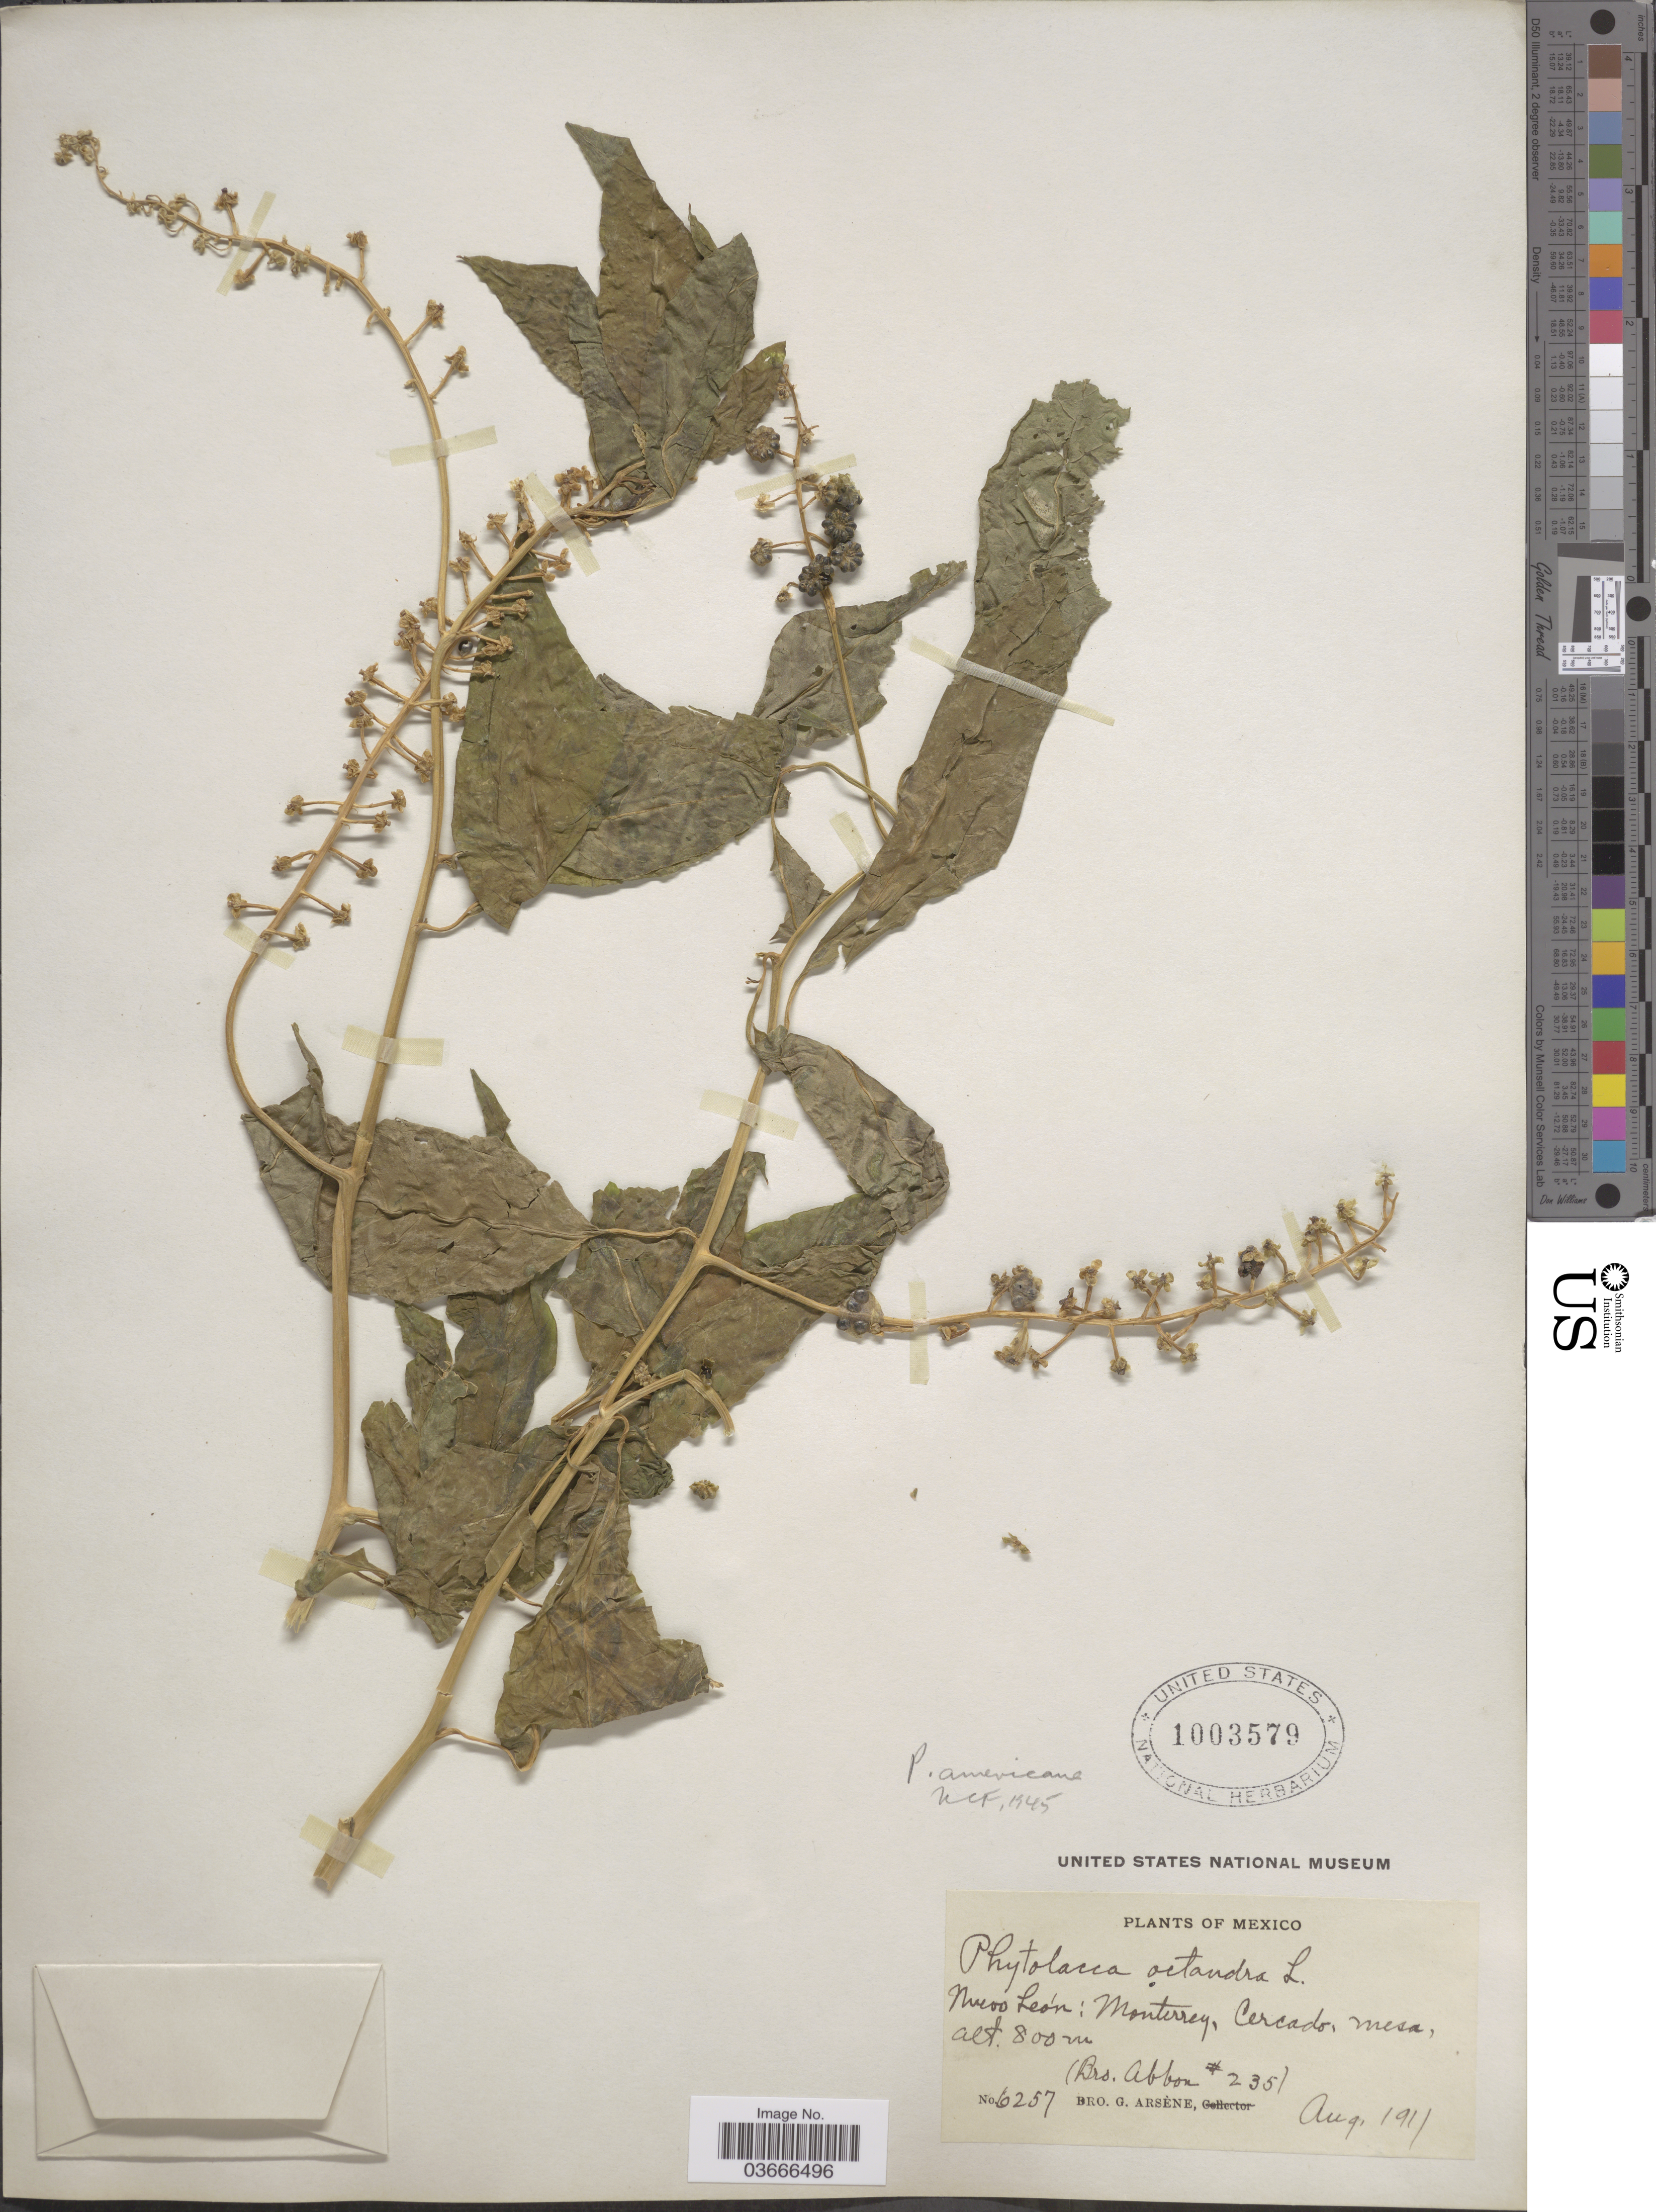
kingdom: Plantae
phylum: Tracheophyta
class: Magnoliopsida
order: Caryophyllales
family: Phytolaccaceae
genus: Phytolacca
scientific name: Phytolacca americana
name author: L.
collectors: Bro. G. Arsène & Bro. Abbon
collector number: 235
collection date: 1911-08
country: Mexico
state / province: Nuevo León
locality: Monterrey, Cercado, Mesa.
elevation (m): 800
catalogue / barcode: US 1003579